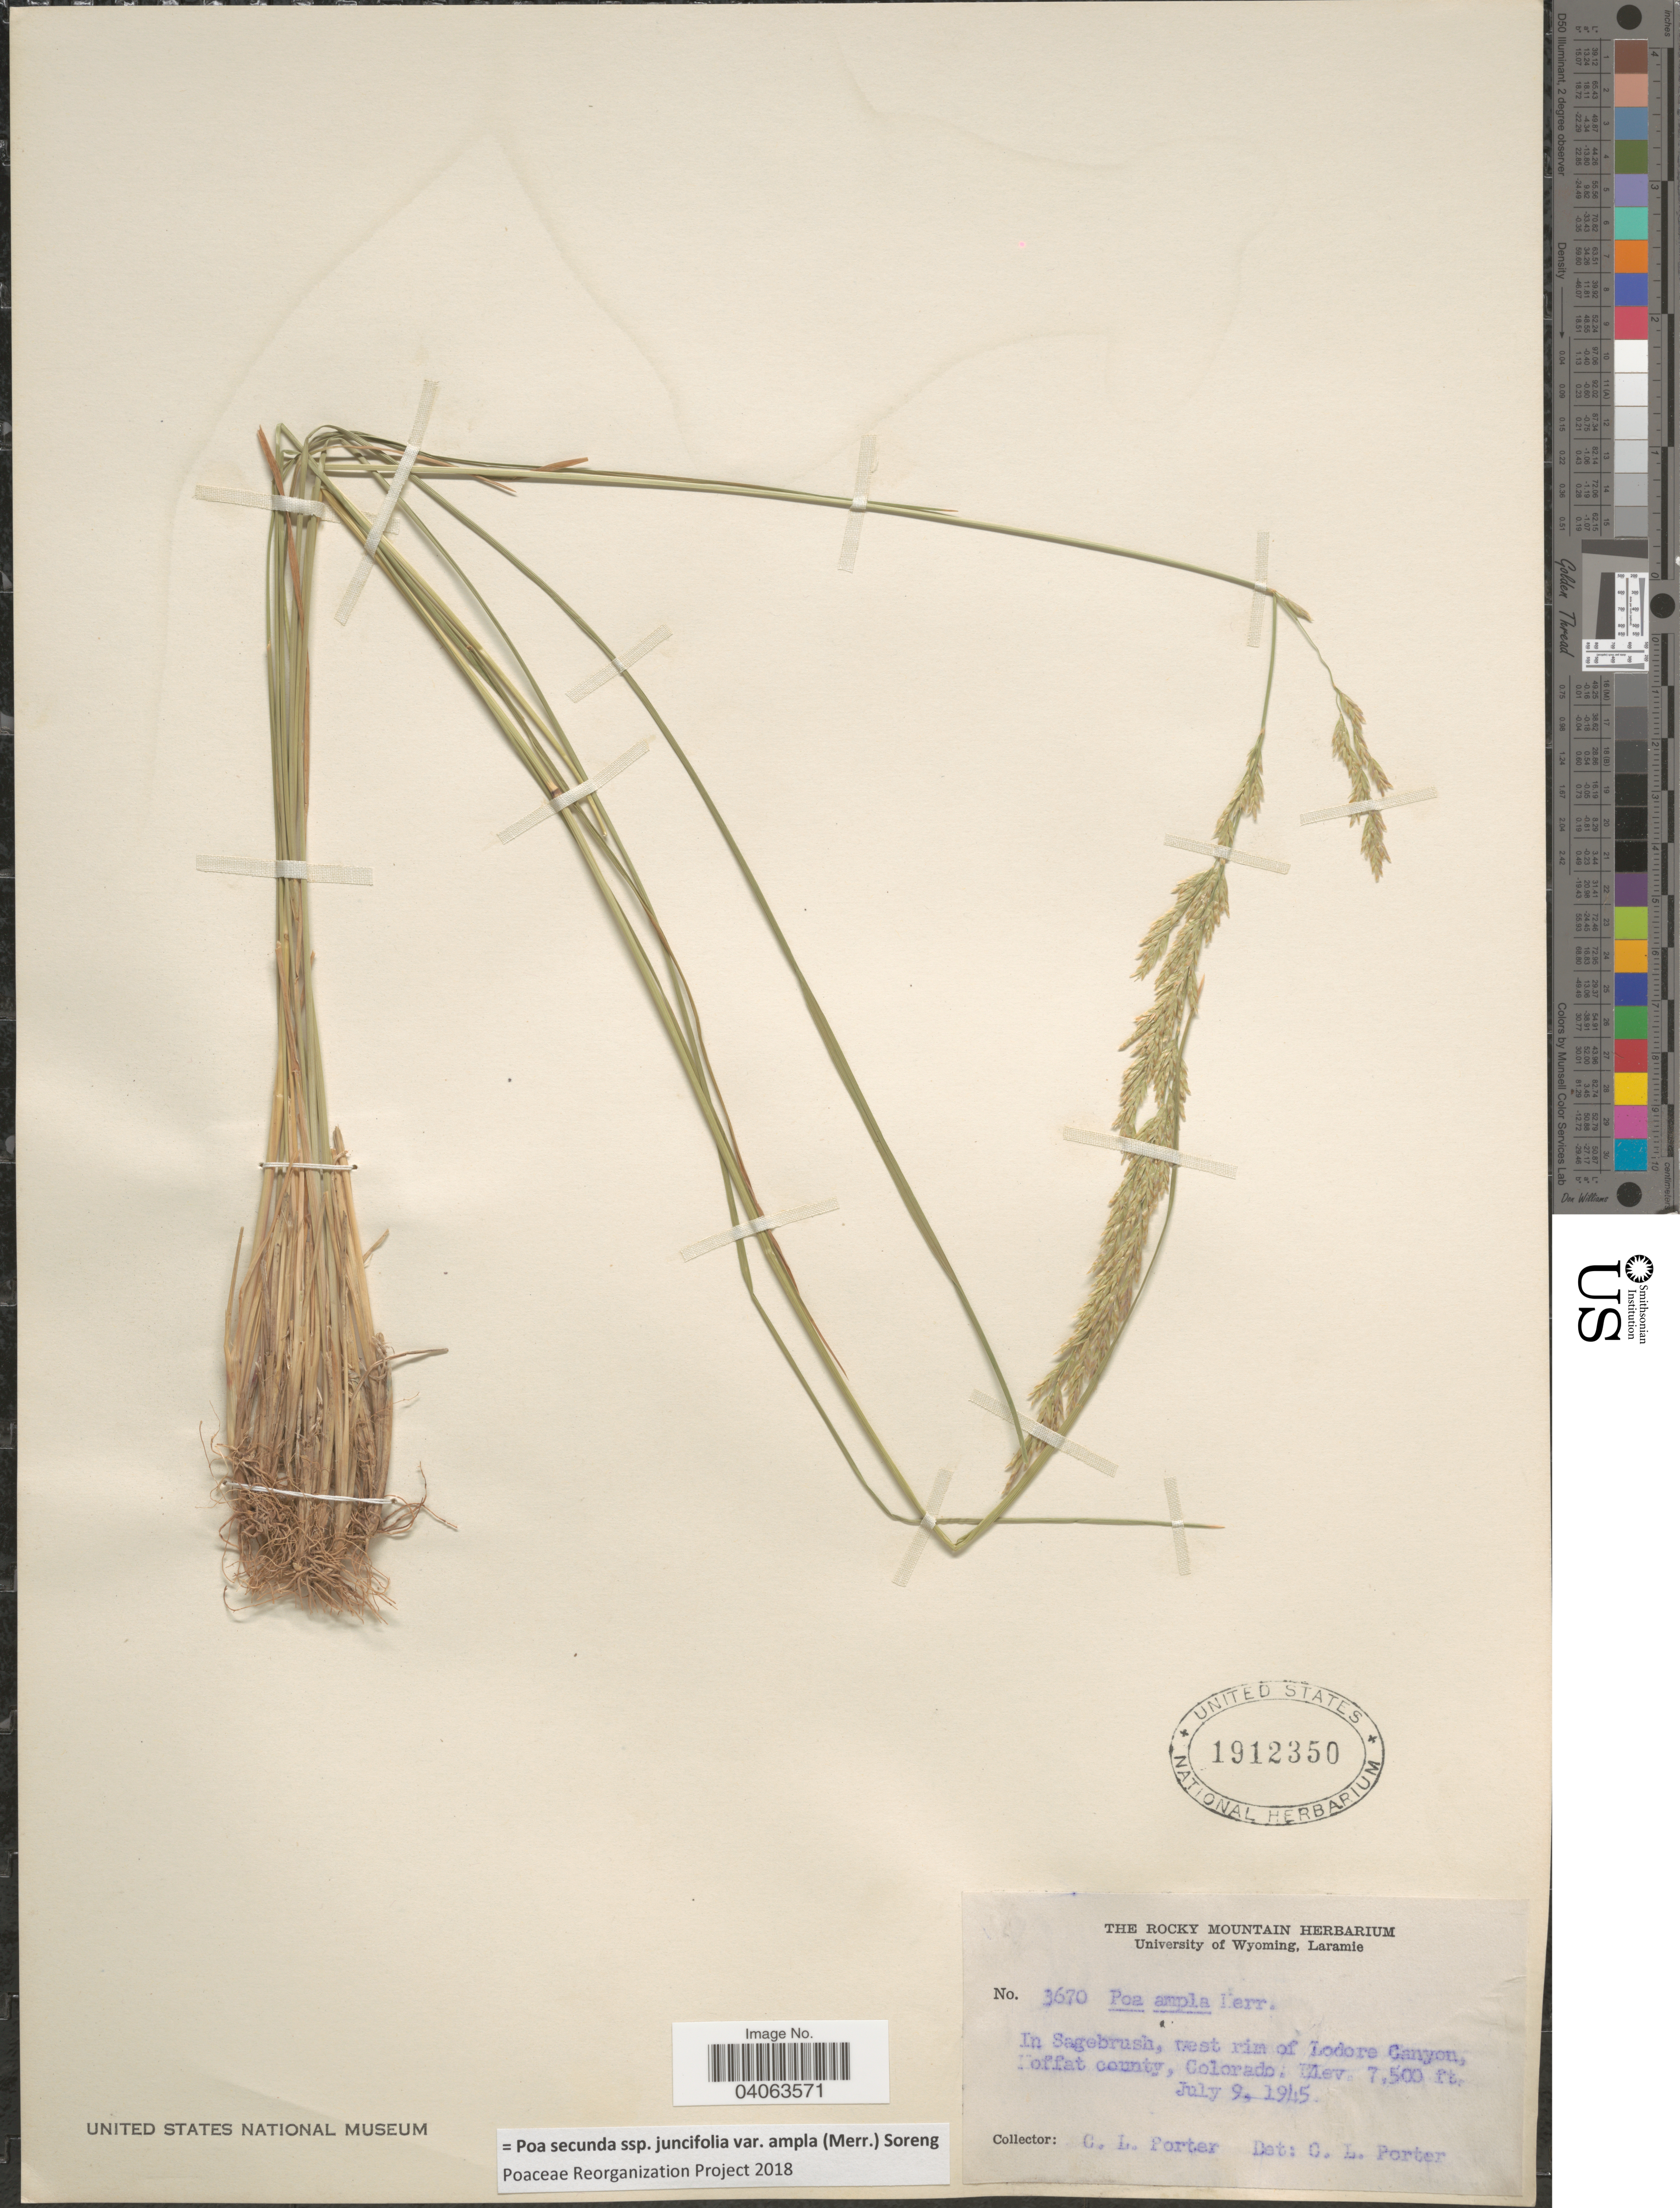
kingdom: Plantae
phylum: Tracheophyta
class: Liliopsida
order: Poales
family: Poaceae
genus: Poa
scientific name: Poa secunda subsp. juncifolia var. ampla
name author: (Merr.) Soreng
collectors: C. L. Porter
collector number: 3670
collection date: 1945-07-09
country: United States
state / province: Colorado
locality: In Sagebrush, west rim of Lodore Canyon, Moffat county.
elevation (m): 2286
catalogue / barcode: US 1912350